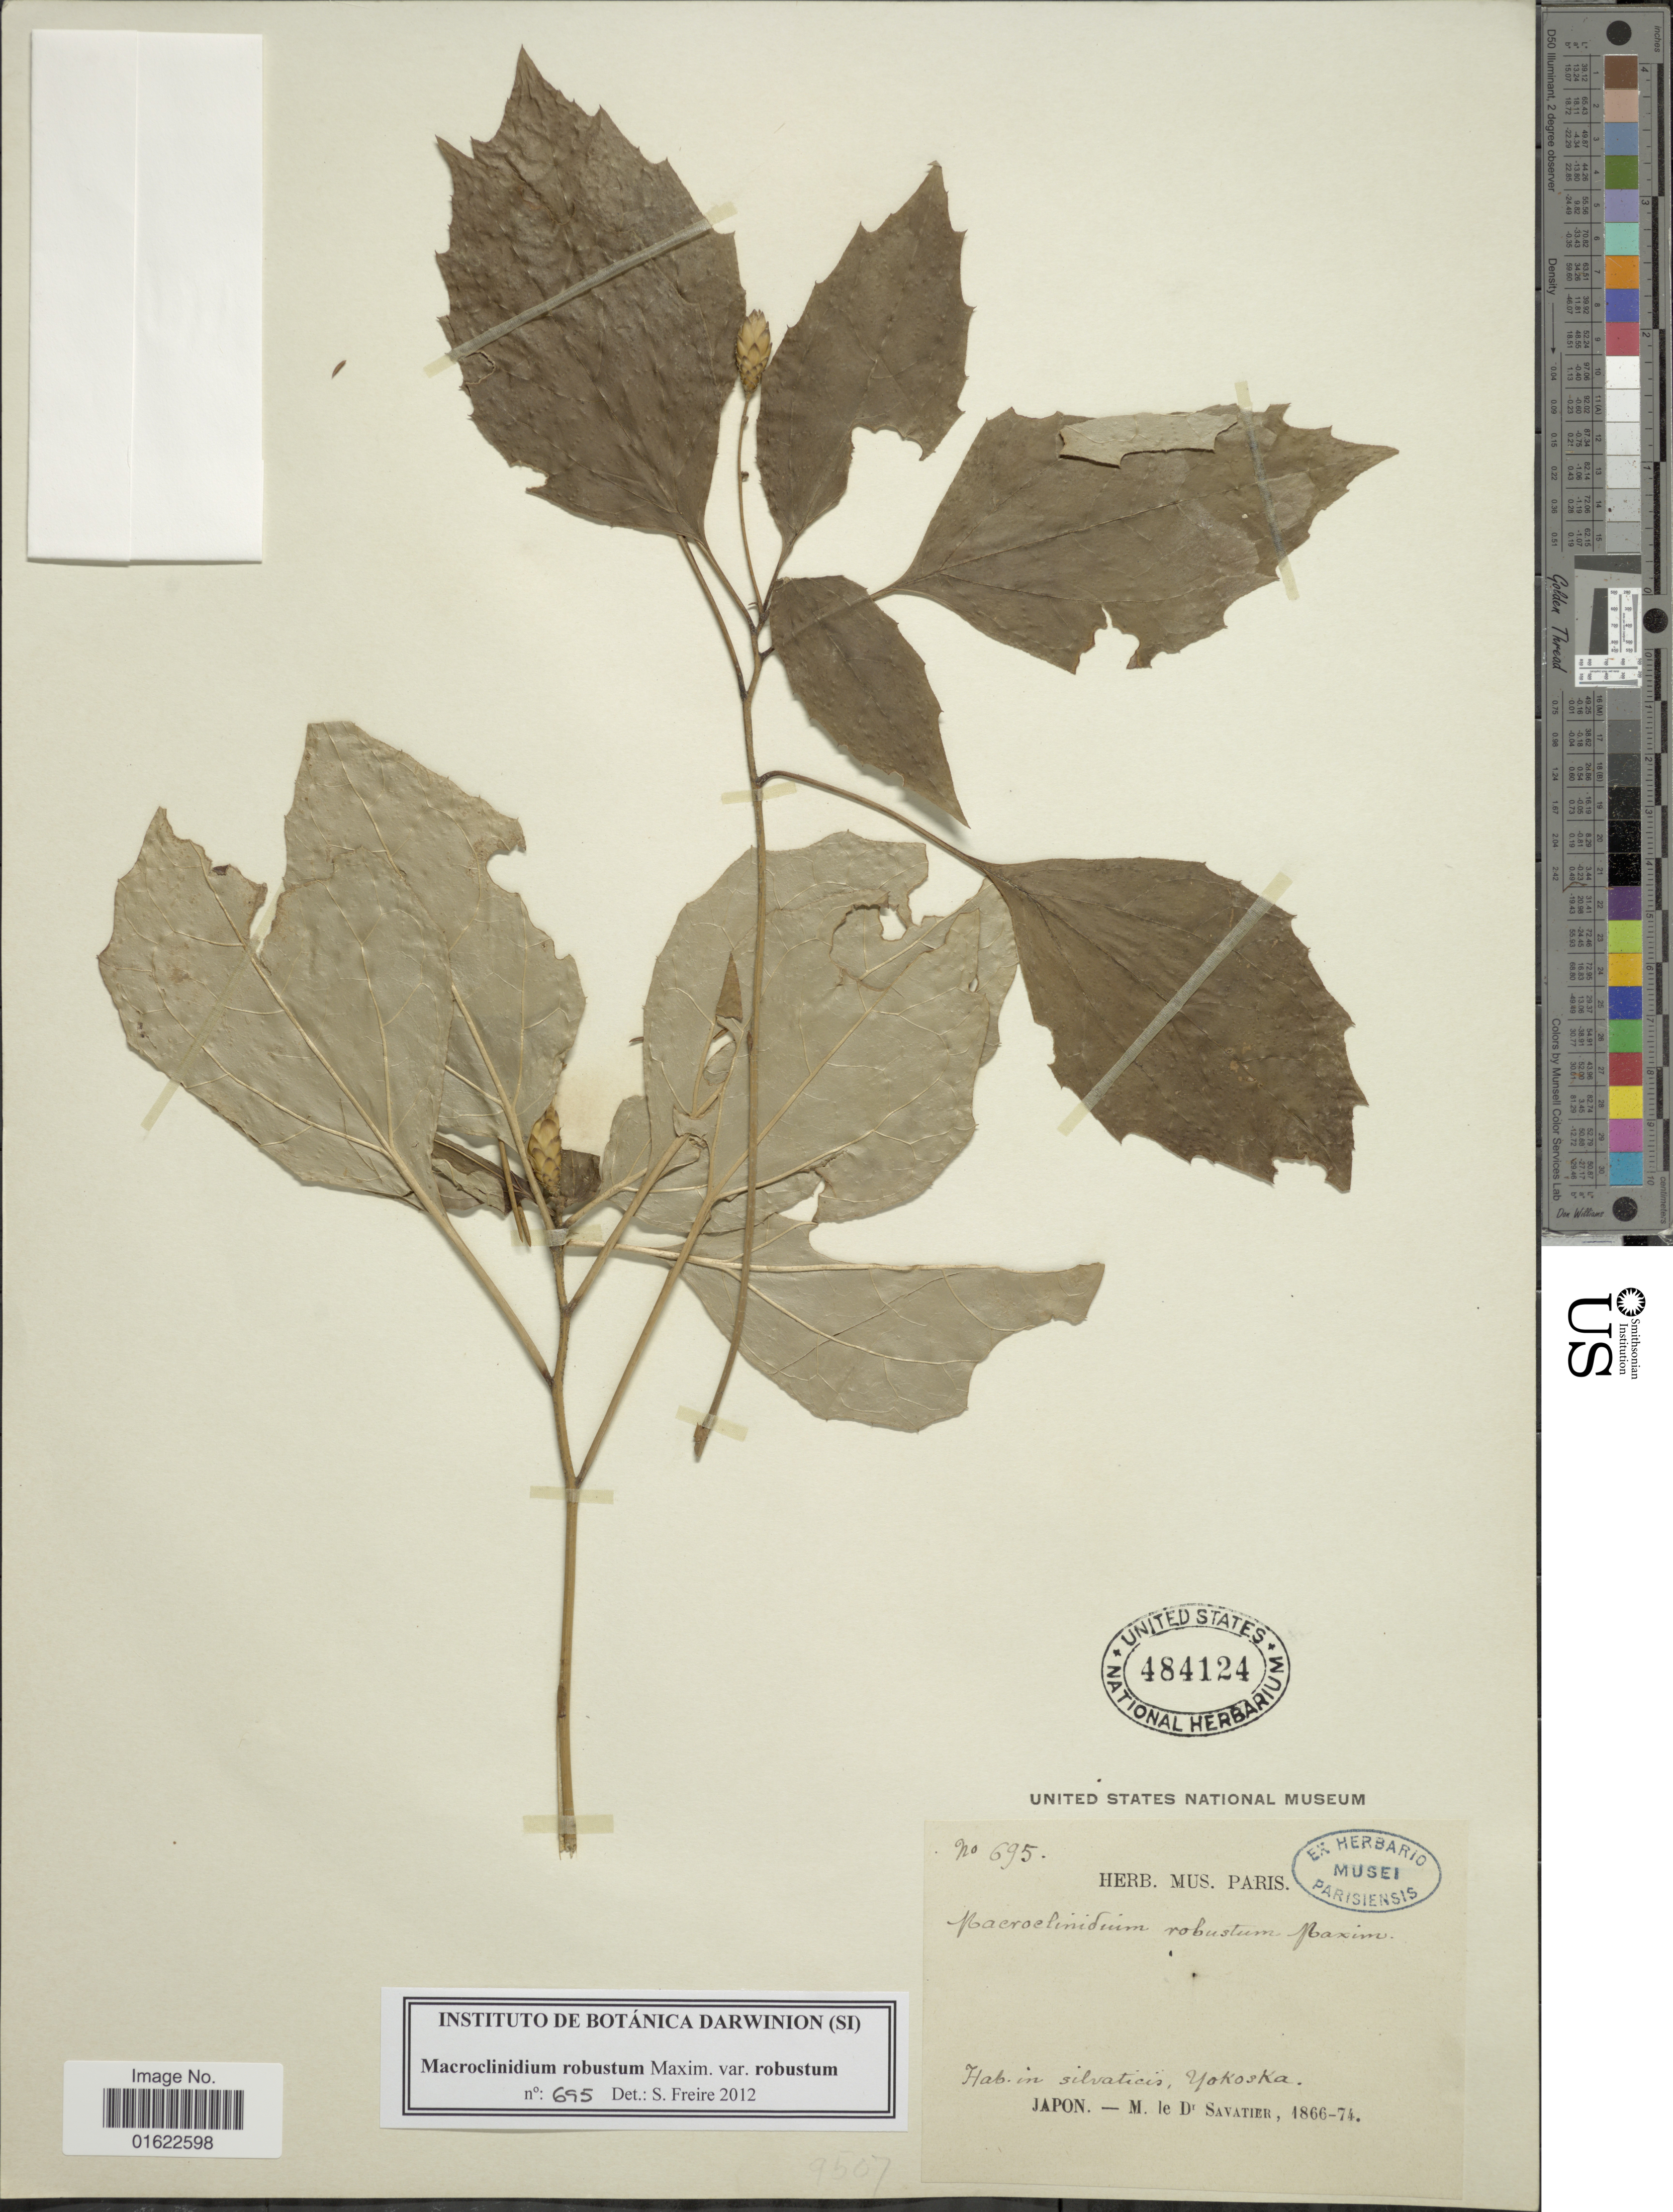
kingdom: Plantae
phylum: Tracheophyta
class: Magnoliopsida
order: Asterales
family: Asteraceae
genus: Macroclinidium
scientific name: Macroclinidium robustum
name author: Maxim.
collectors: Savatier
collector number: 695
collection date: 1866/1874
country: Japan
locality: In silvaticis, Yokoska, Japon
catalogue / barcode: US 484124